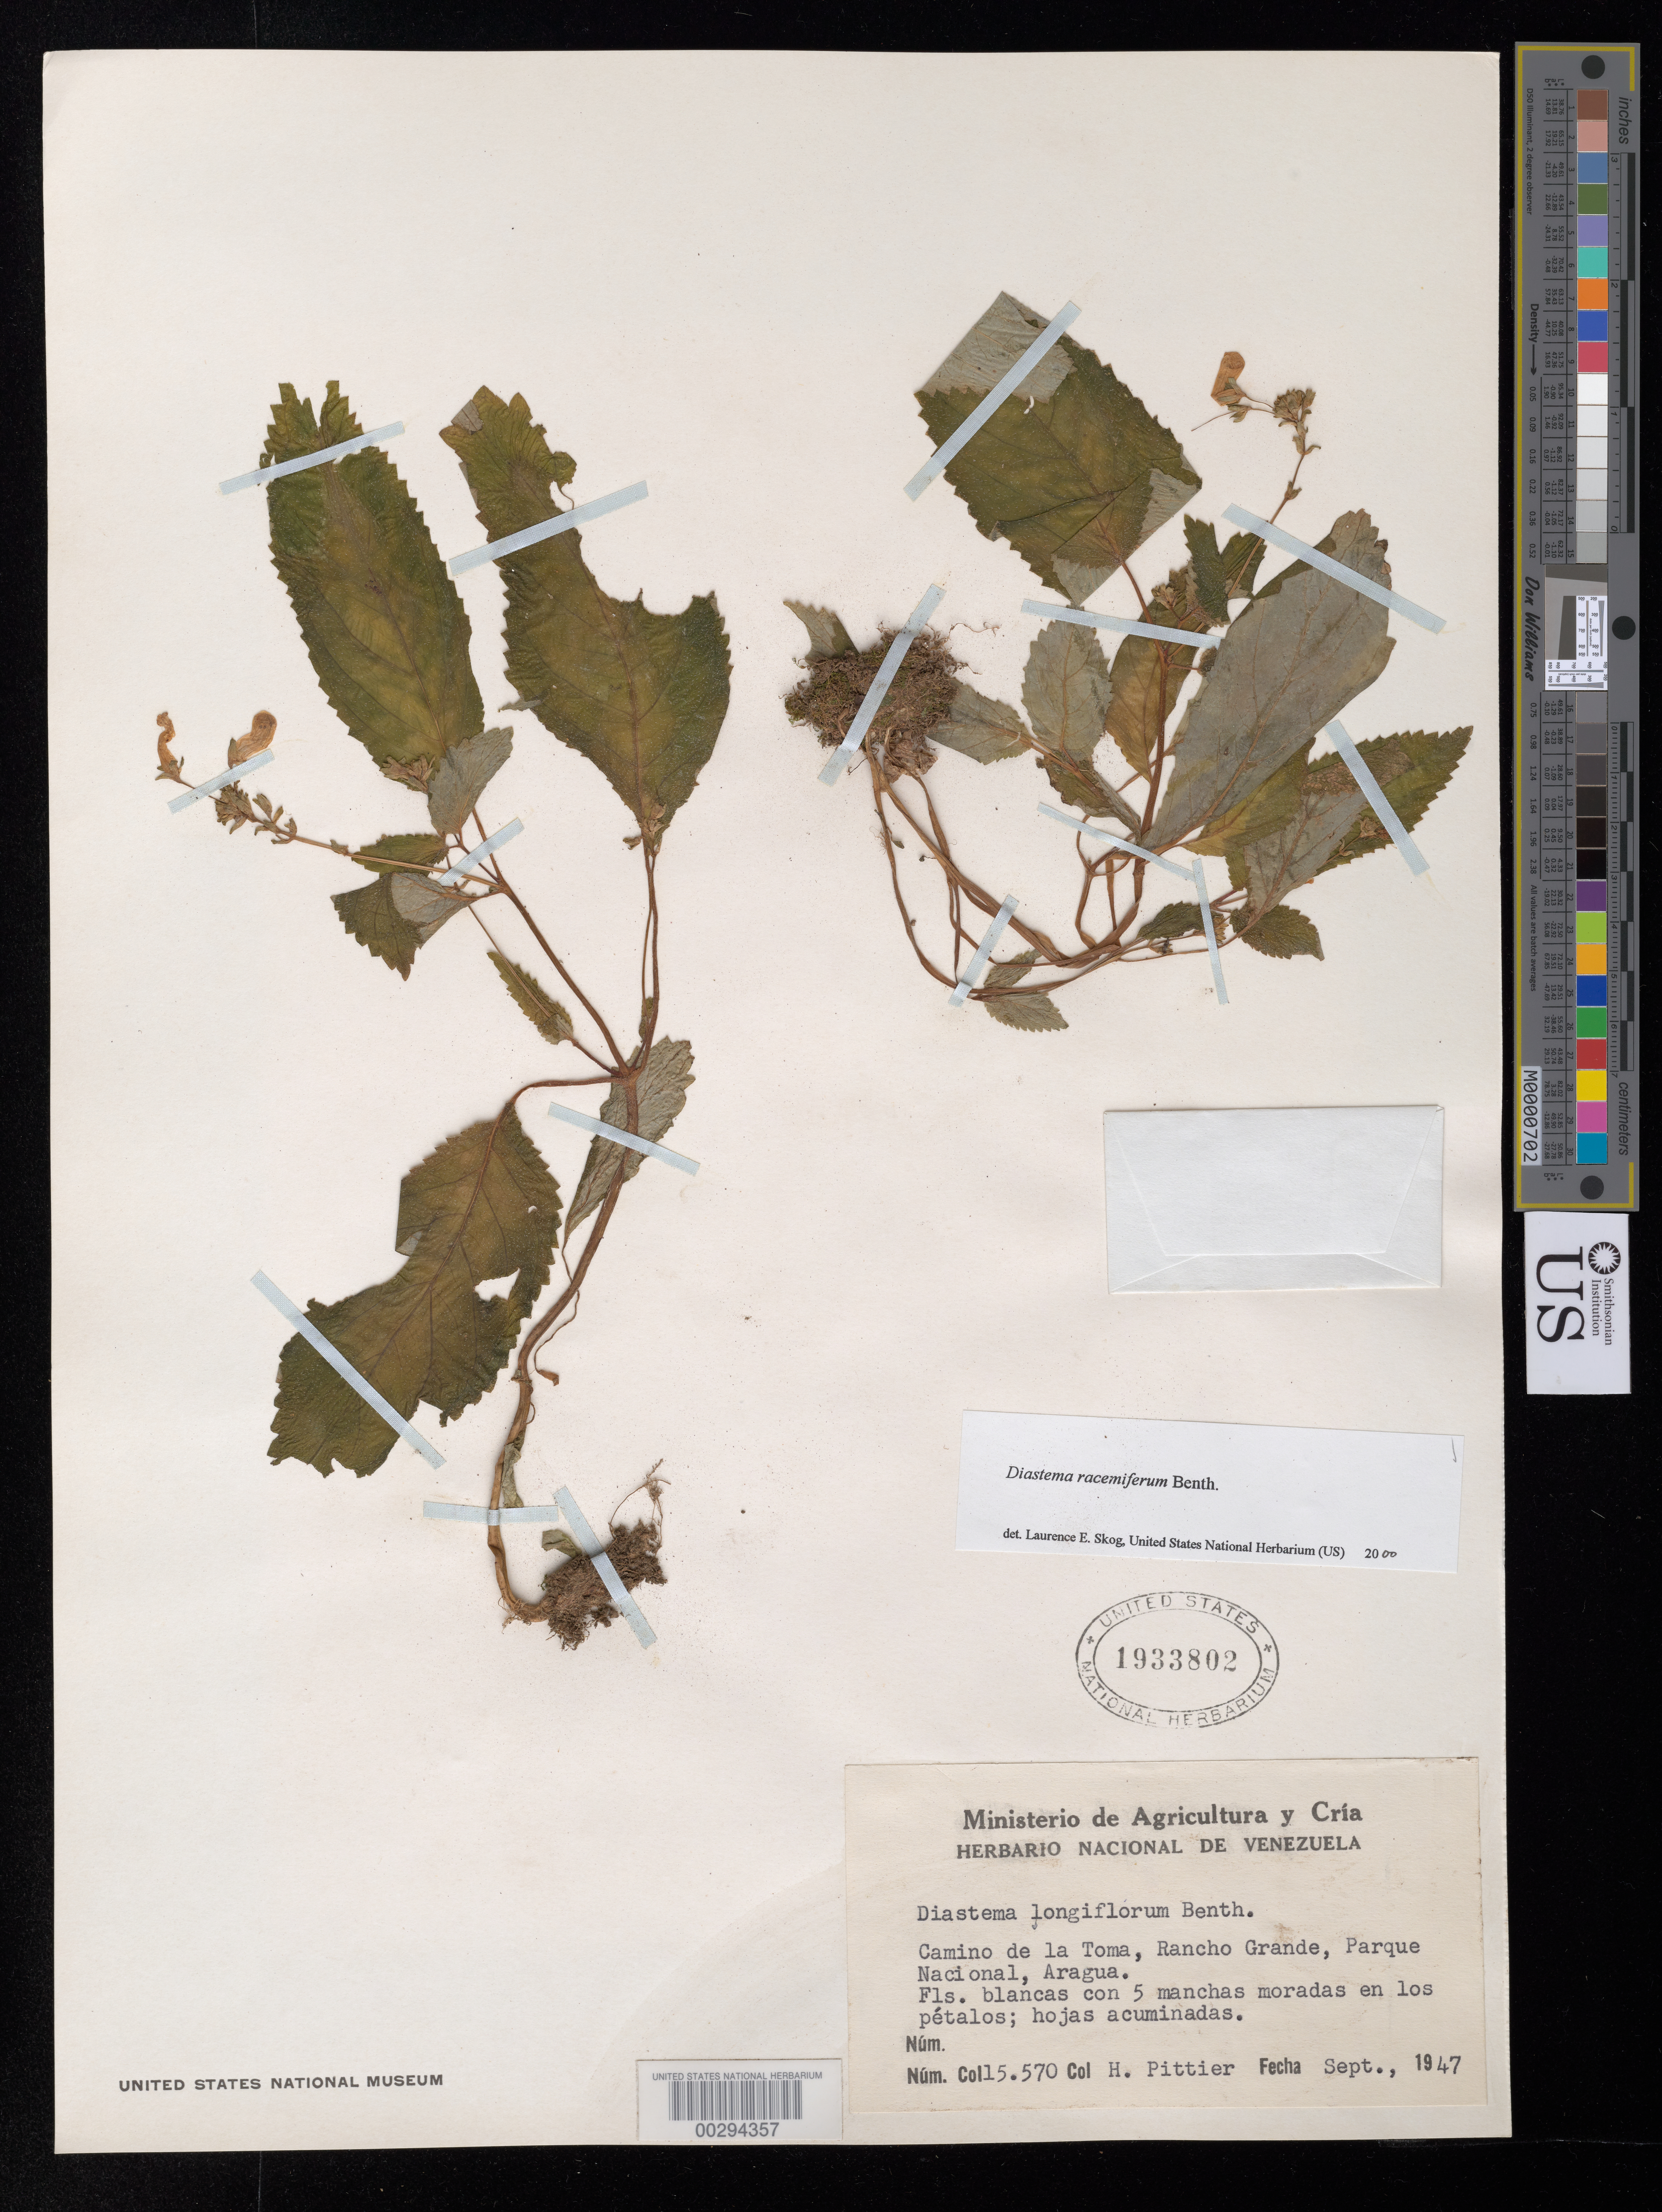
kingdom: Plantae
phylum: Tracheophyta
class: Magnoliopsida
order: Lamiales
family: Gesneriaceae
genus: Diastema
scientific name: Diastema racemiferum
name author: Benth.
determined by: Skog, Laurence E.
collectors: H. F. Pittier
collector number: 15570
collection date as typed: Sep 1947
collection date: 1947-09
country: Venezuela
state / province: Aragua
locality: Camino de la Toma, Rancho Grande, Parque Nacional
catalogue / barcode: US 1933802